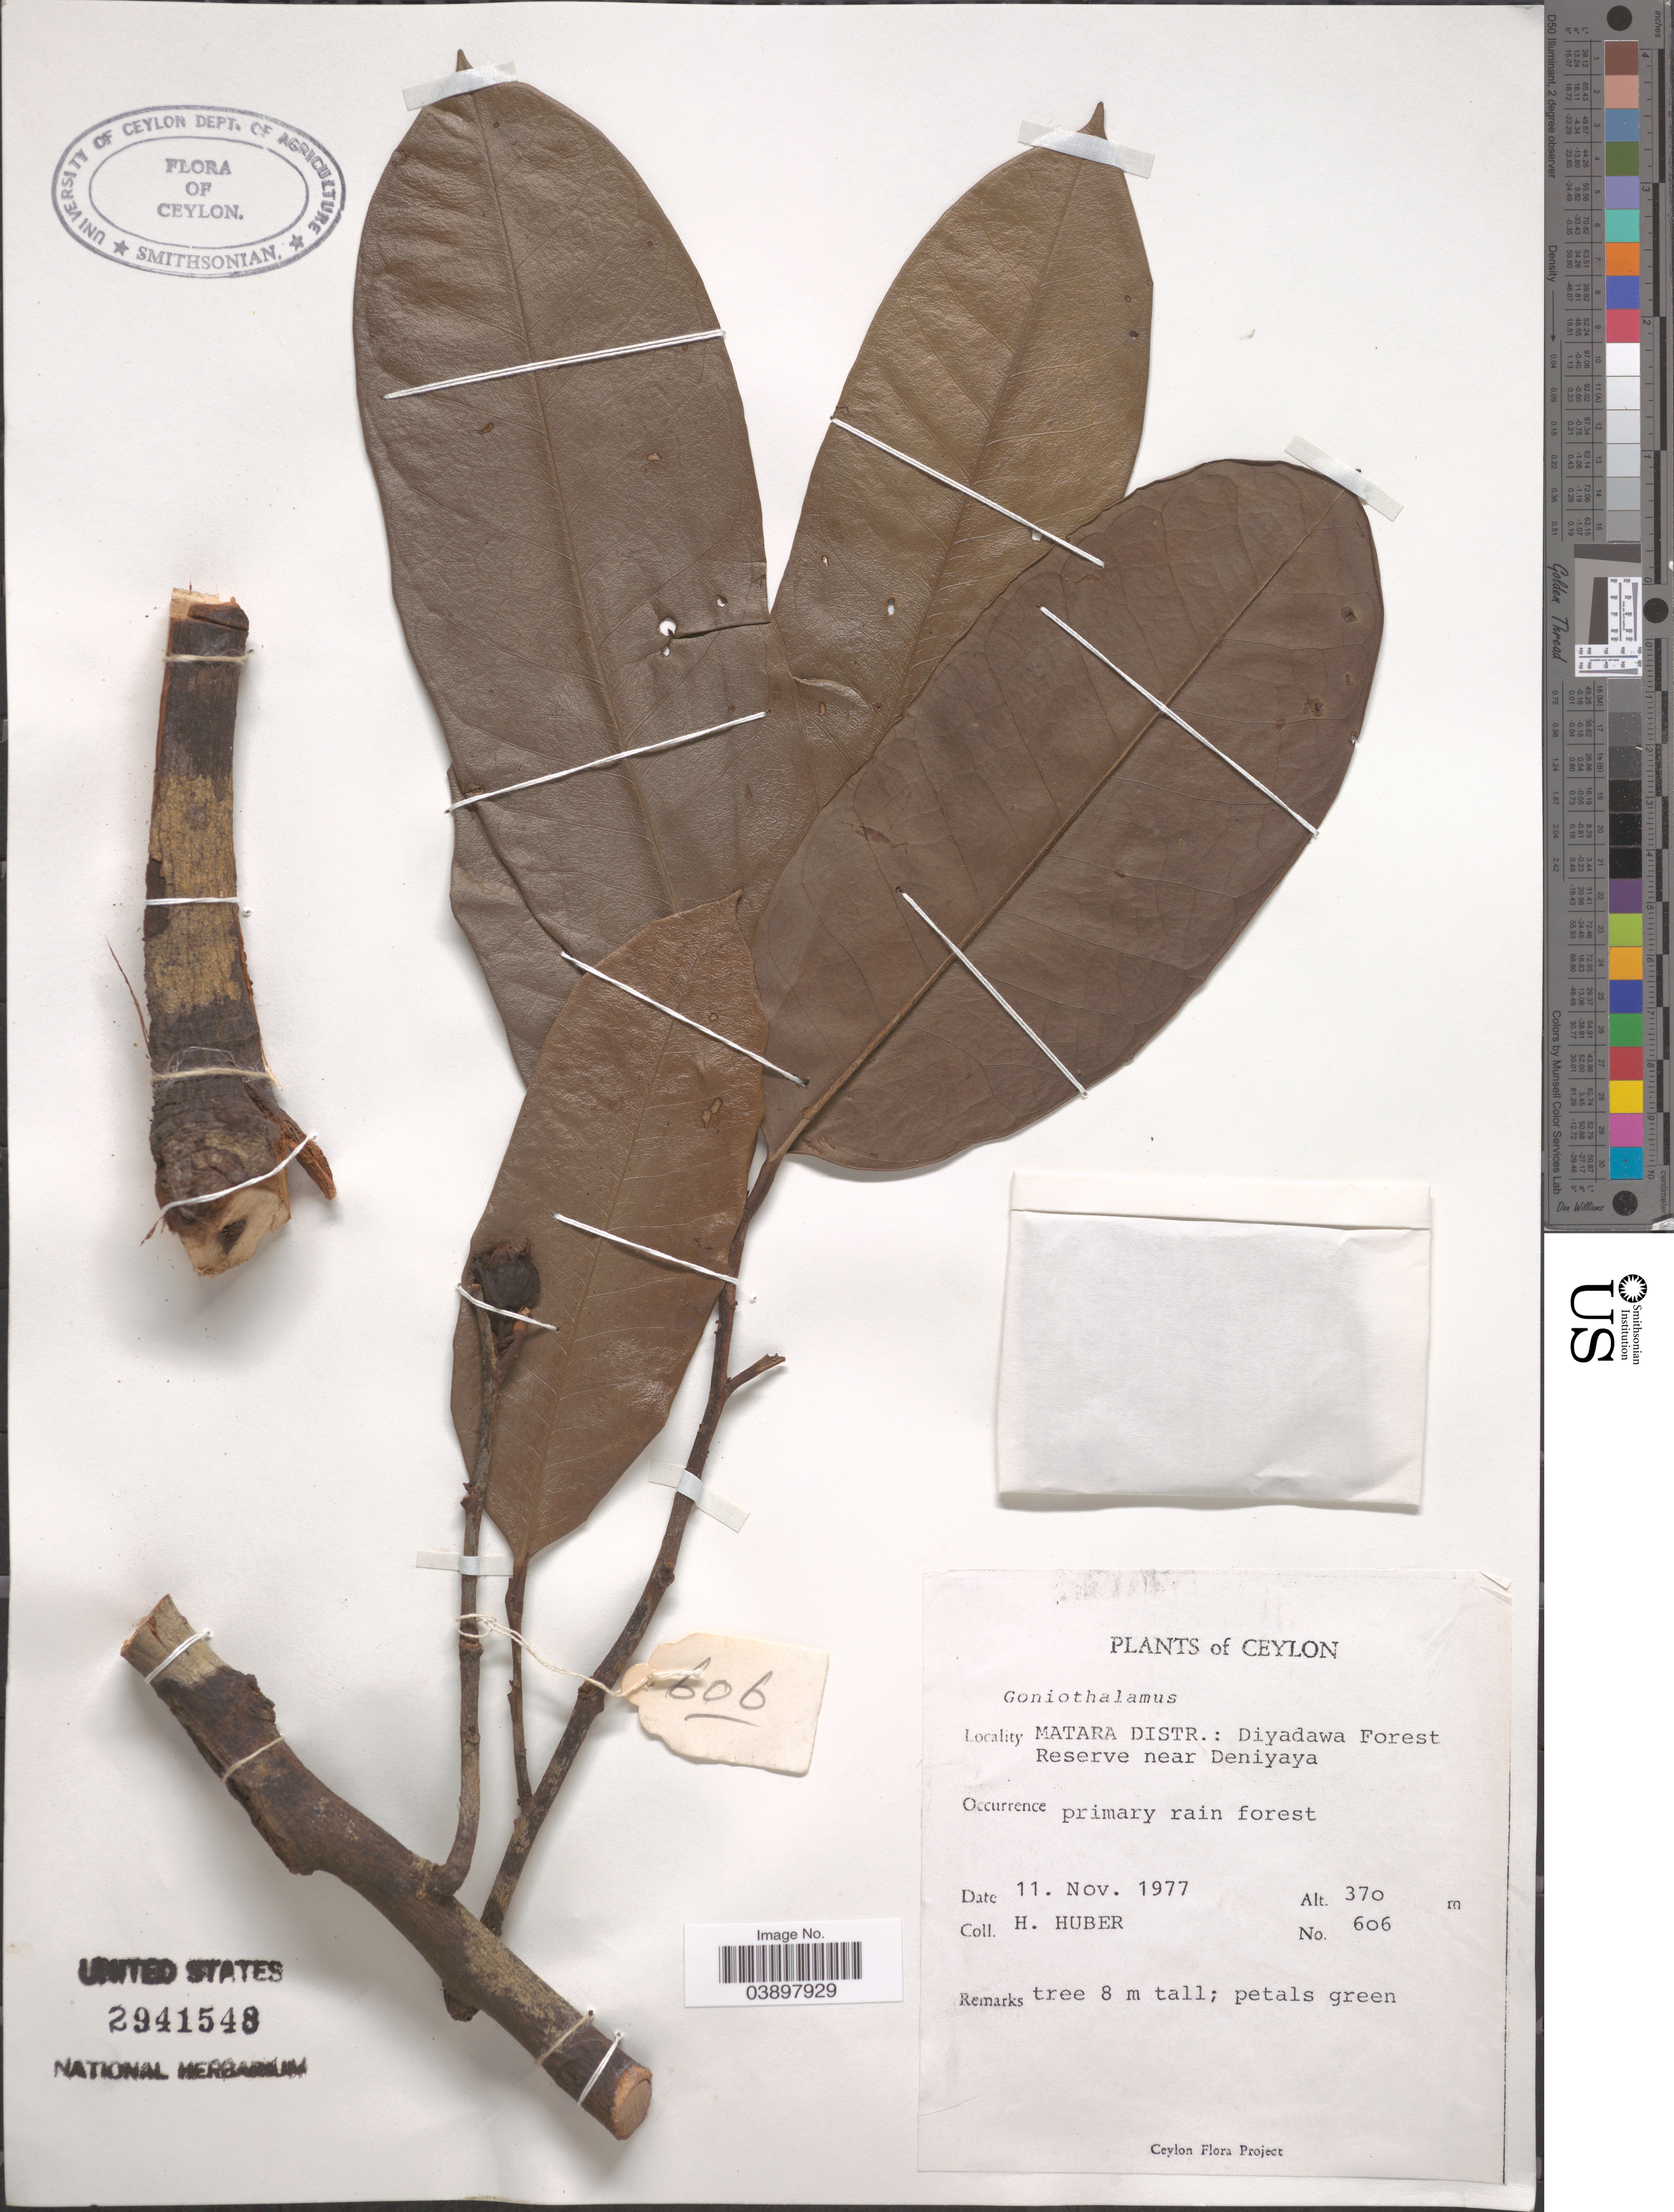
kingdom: Plantae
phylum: Tracheophyta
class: Magnoliopsida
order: Magnoliales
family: Annonaceae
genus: Goniothalamus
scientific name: Goniothalamus sp.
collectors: H. Huber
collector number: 606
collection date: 1977-11-11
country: Sri Lanka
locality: Ceylon. Matara Distr.: Diyadawa Forest Reserve near Deniyaya.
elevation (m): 370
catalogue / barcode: US 2941548